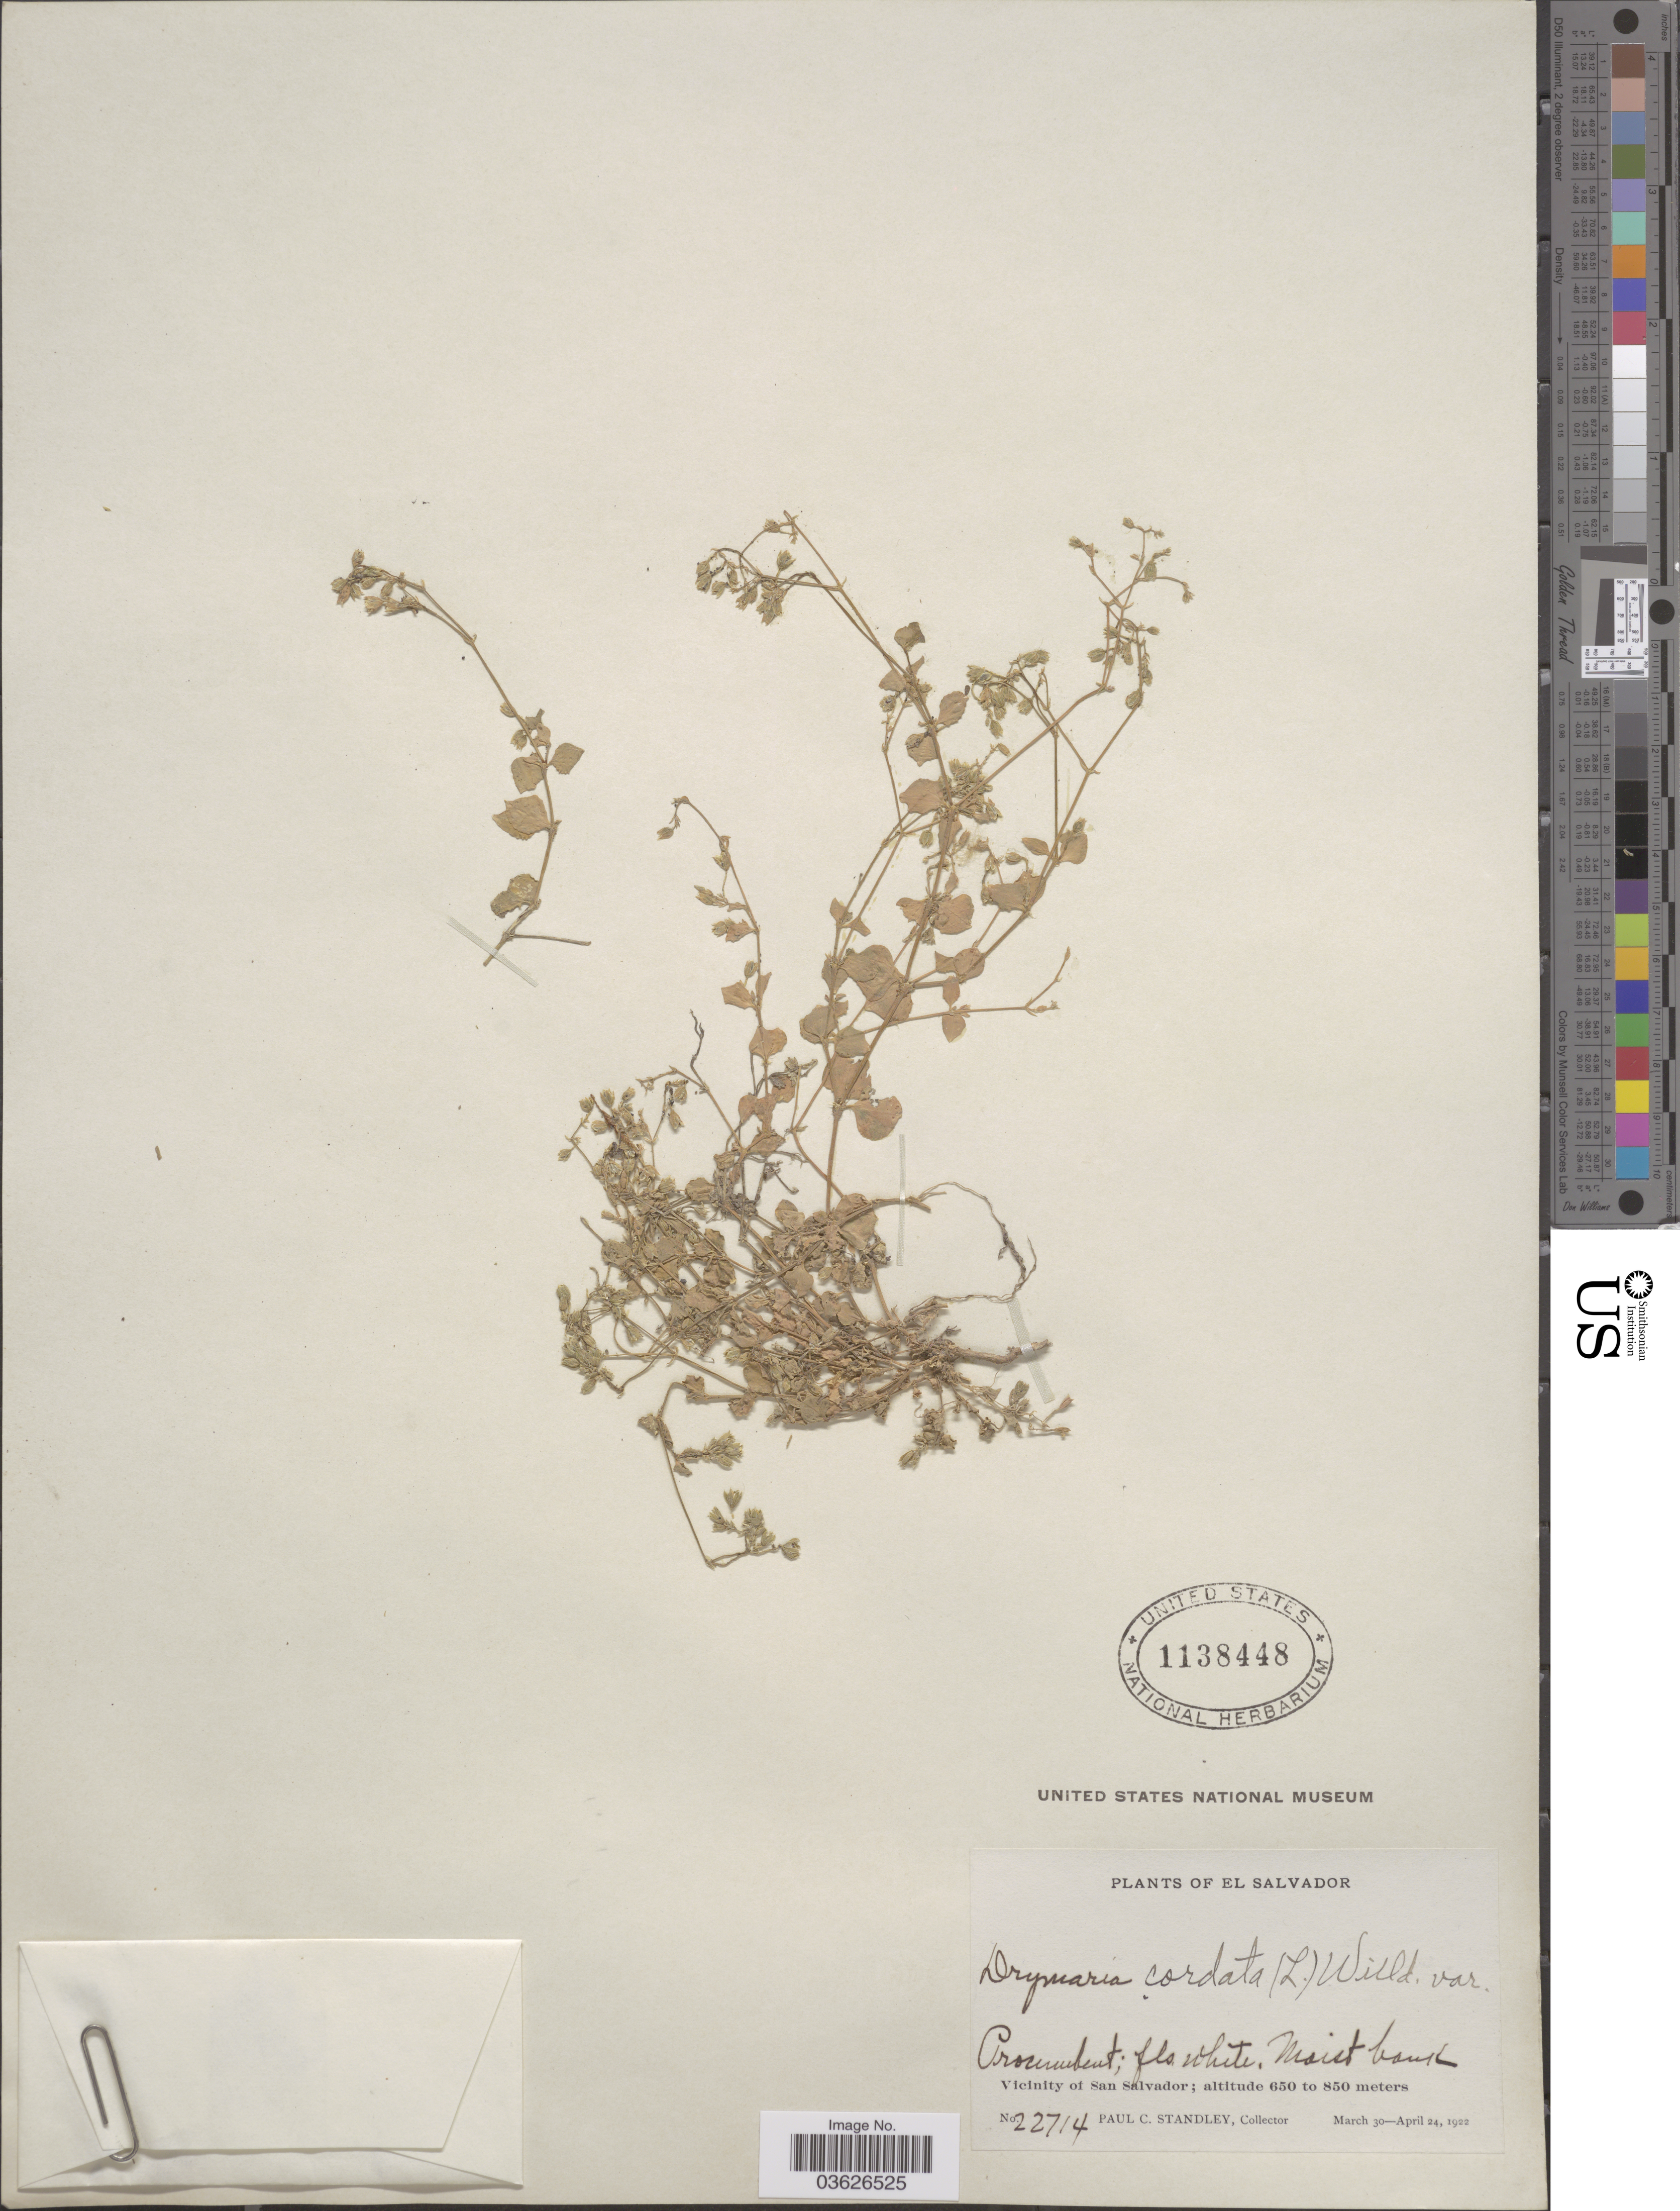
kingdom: Plantae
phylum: Tracheophyta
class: Magnoliopsida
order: Caryophyllales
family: Caryophyllaceae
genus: Drymaria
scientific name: Drymaria cordata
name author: (L.) Willd. ex Schult.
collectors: P. C. Standley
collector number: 22714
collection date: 1922-03-30/1922-04-24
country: El Salvador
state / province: San Salvador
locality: Vicinity of San Salvador.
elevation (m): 650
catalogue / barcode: US 1138448